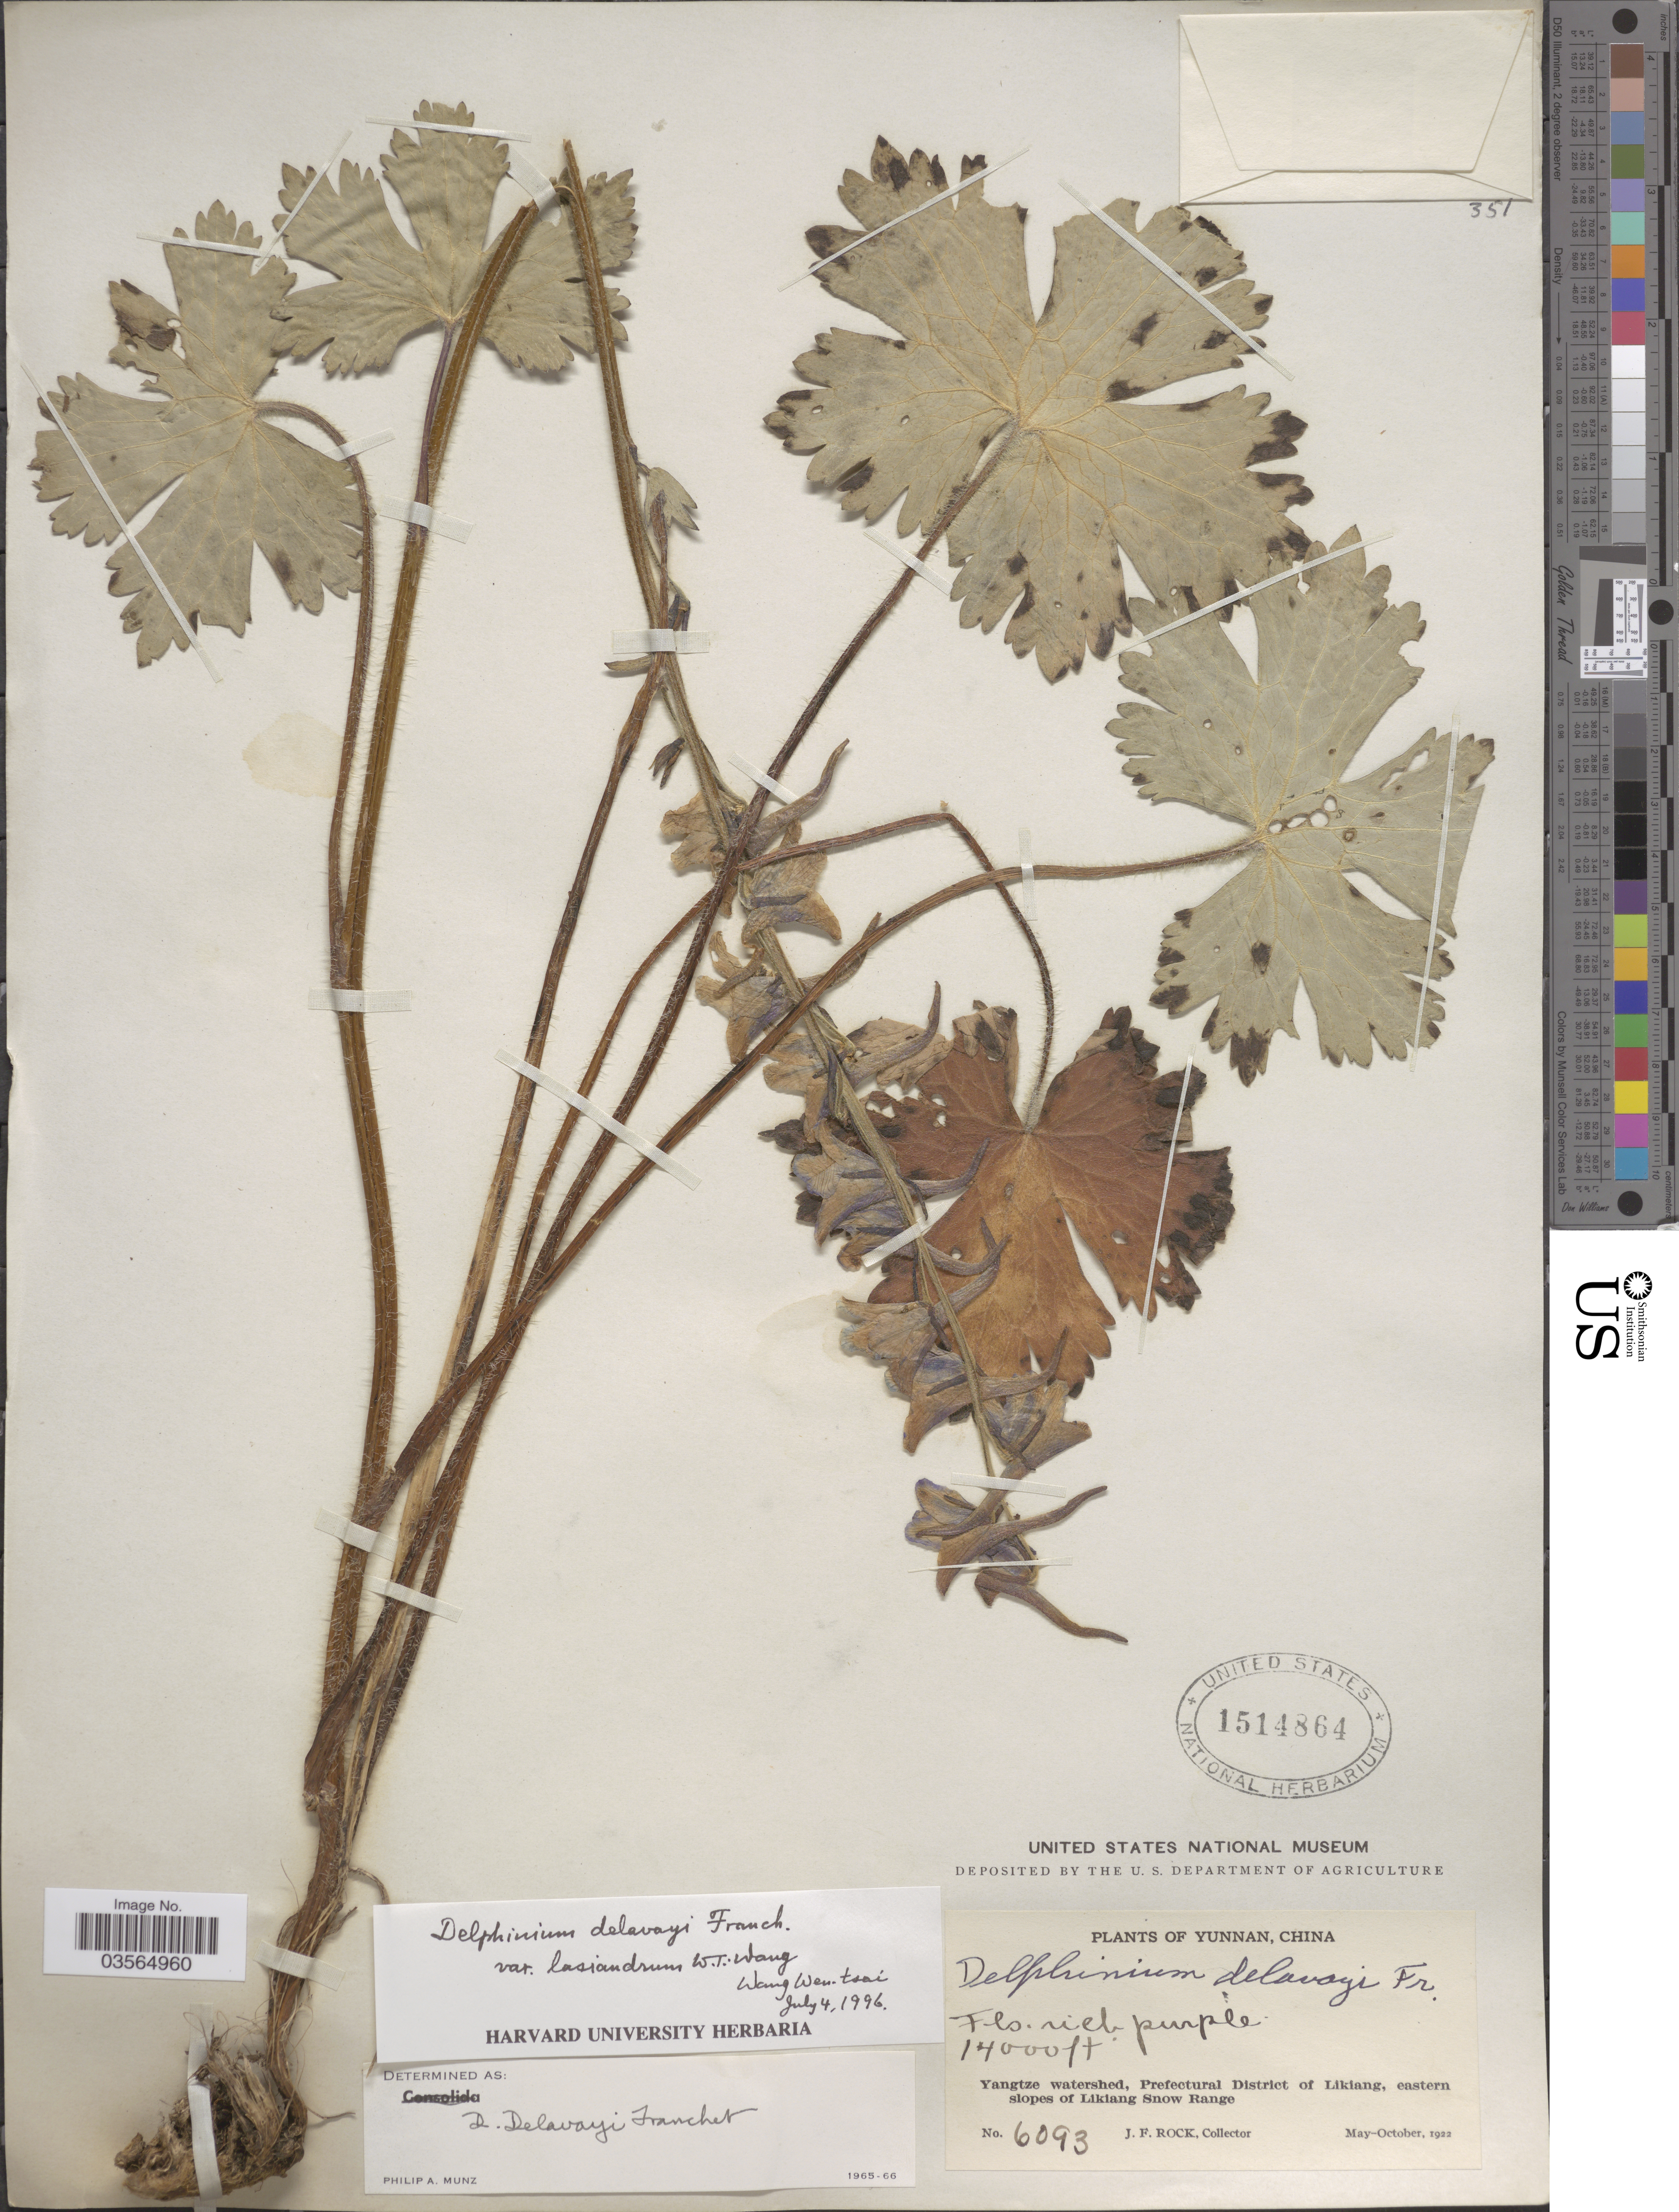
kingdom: Plantae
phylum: Tracheophyta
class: Magnoliopsida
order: Ranunculales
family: Ranunculaceae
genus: Delphinium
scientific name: Delphinium delavayi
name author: Franch.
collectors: J. Rock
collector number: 6093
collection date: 1922-05/1922-10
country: China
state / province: Yunnan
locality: Yangtze watershed, Prefectural District of Likiang, eastern slopes of Likiang Snow Range.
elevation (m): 4267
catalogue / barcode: US 1514864